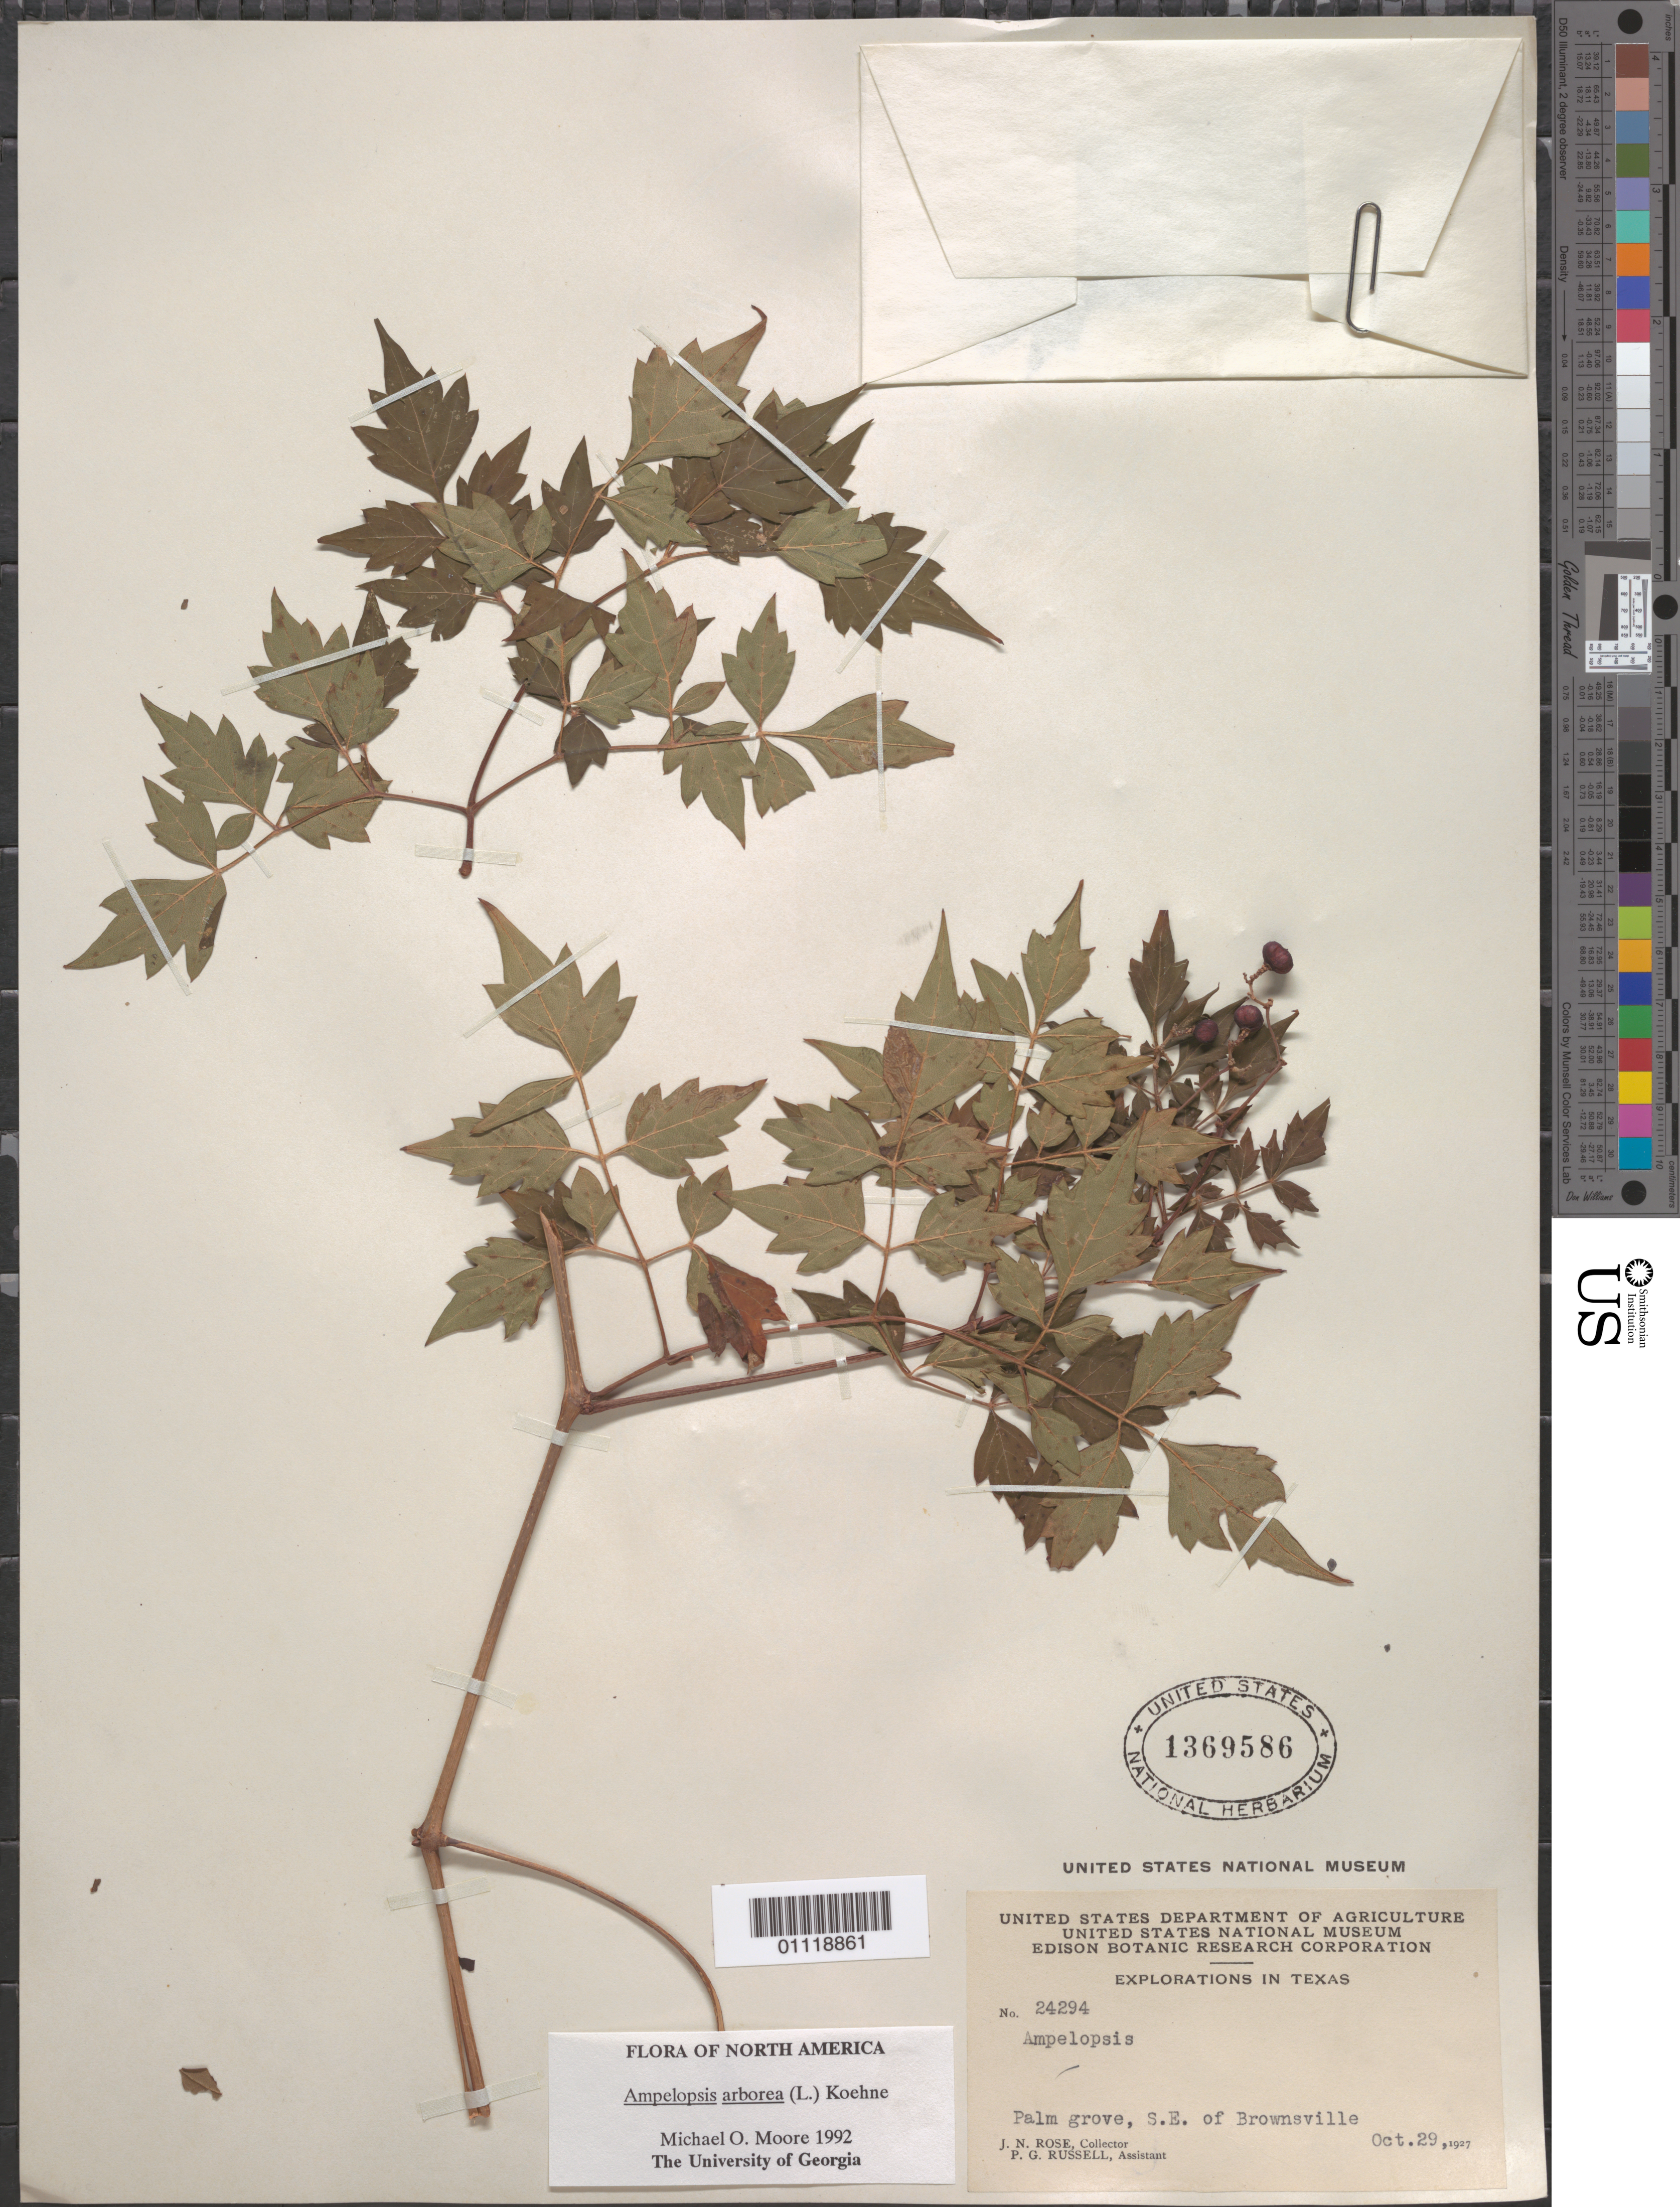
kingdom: Plantae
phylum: Tracheophyta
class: Magnoliopsida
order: Vitales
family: Vitaceae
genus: Ampelopsis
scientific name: Ampelopsis arborea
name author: (L.) Koehne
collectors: J. N. Rose & P. G. Russell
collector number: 24294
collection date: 1927-10-29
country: United States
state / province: Texas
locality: Palm grove, SE of Brownsville.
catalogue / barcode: US 1369586